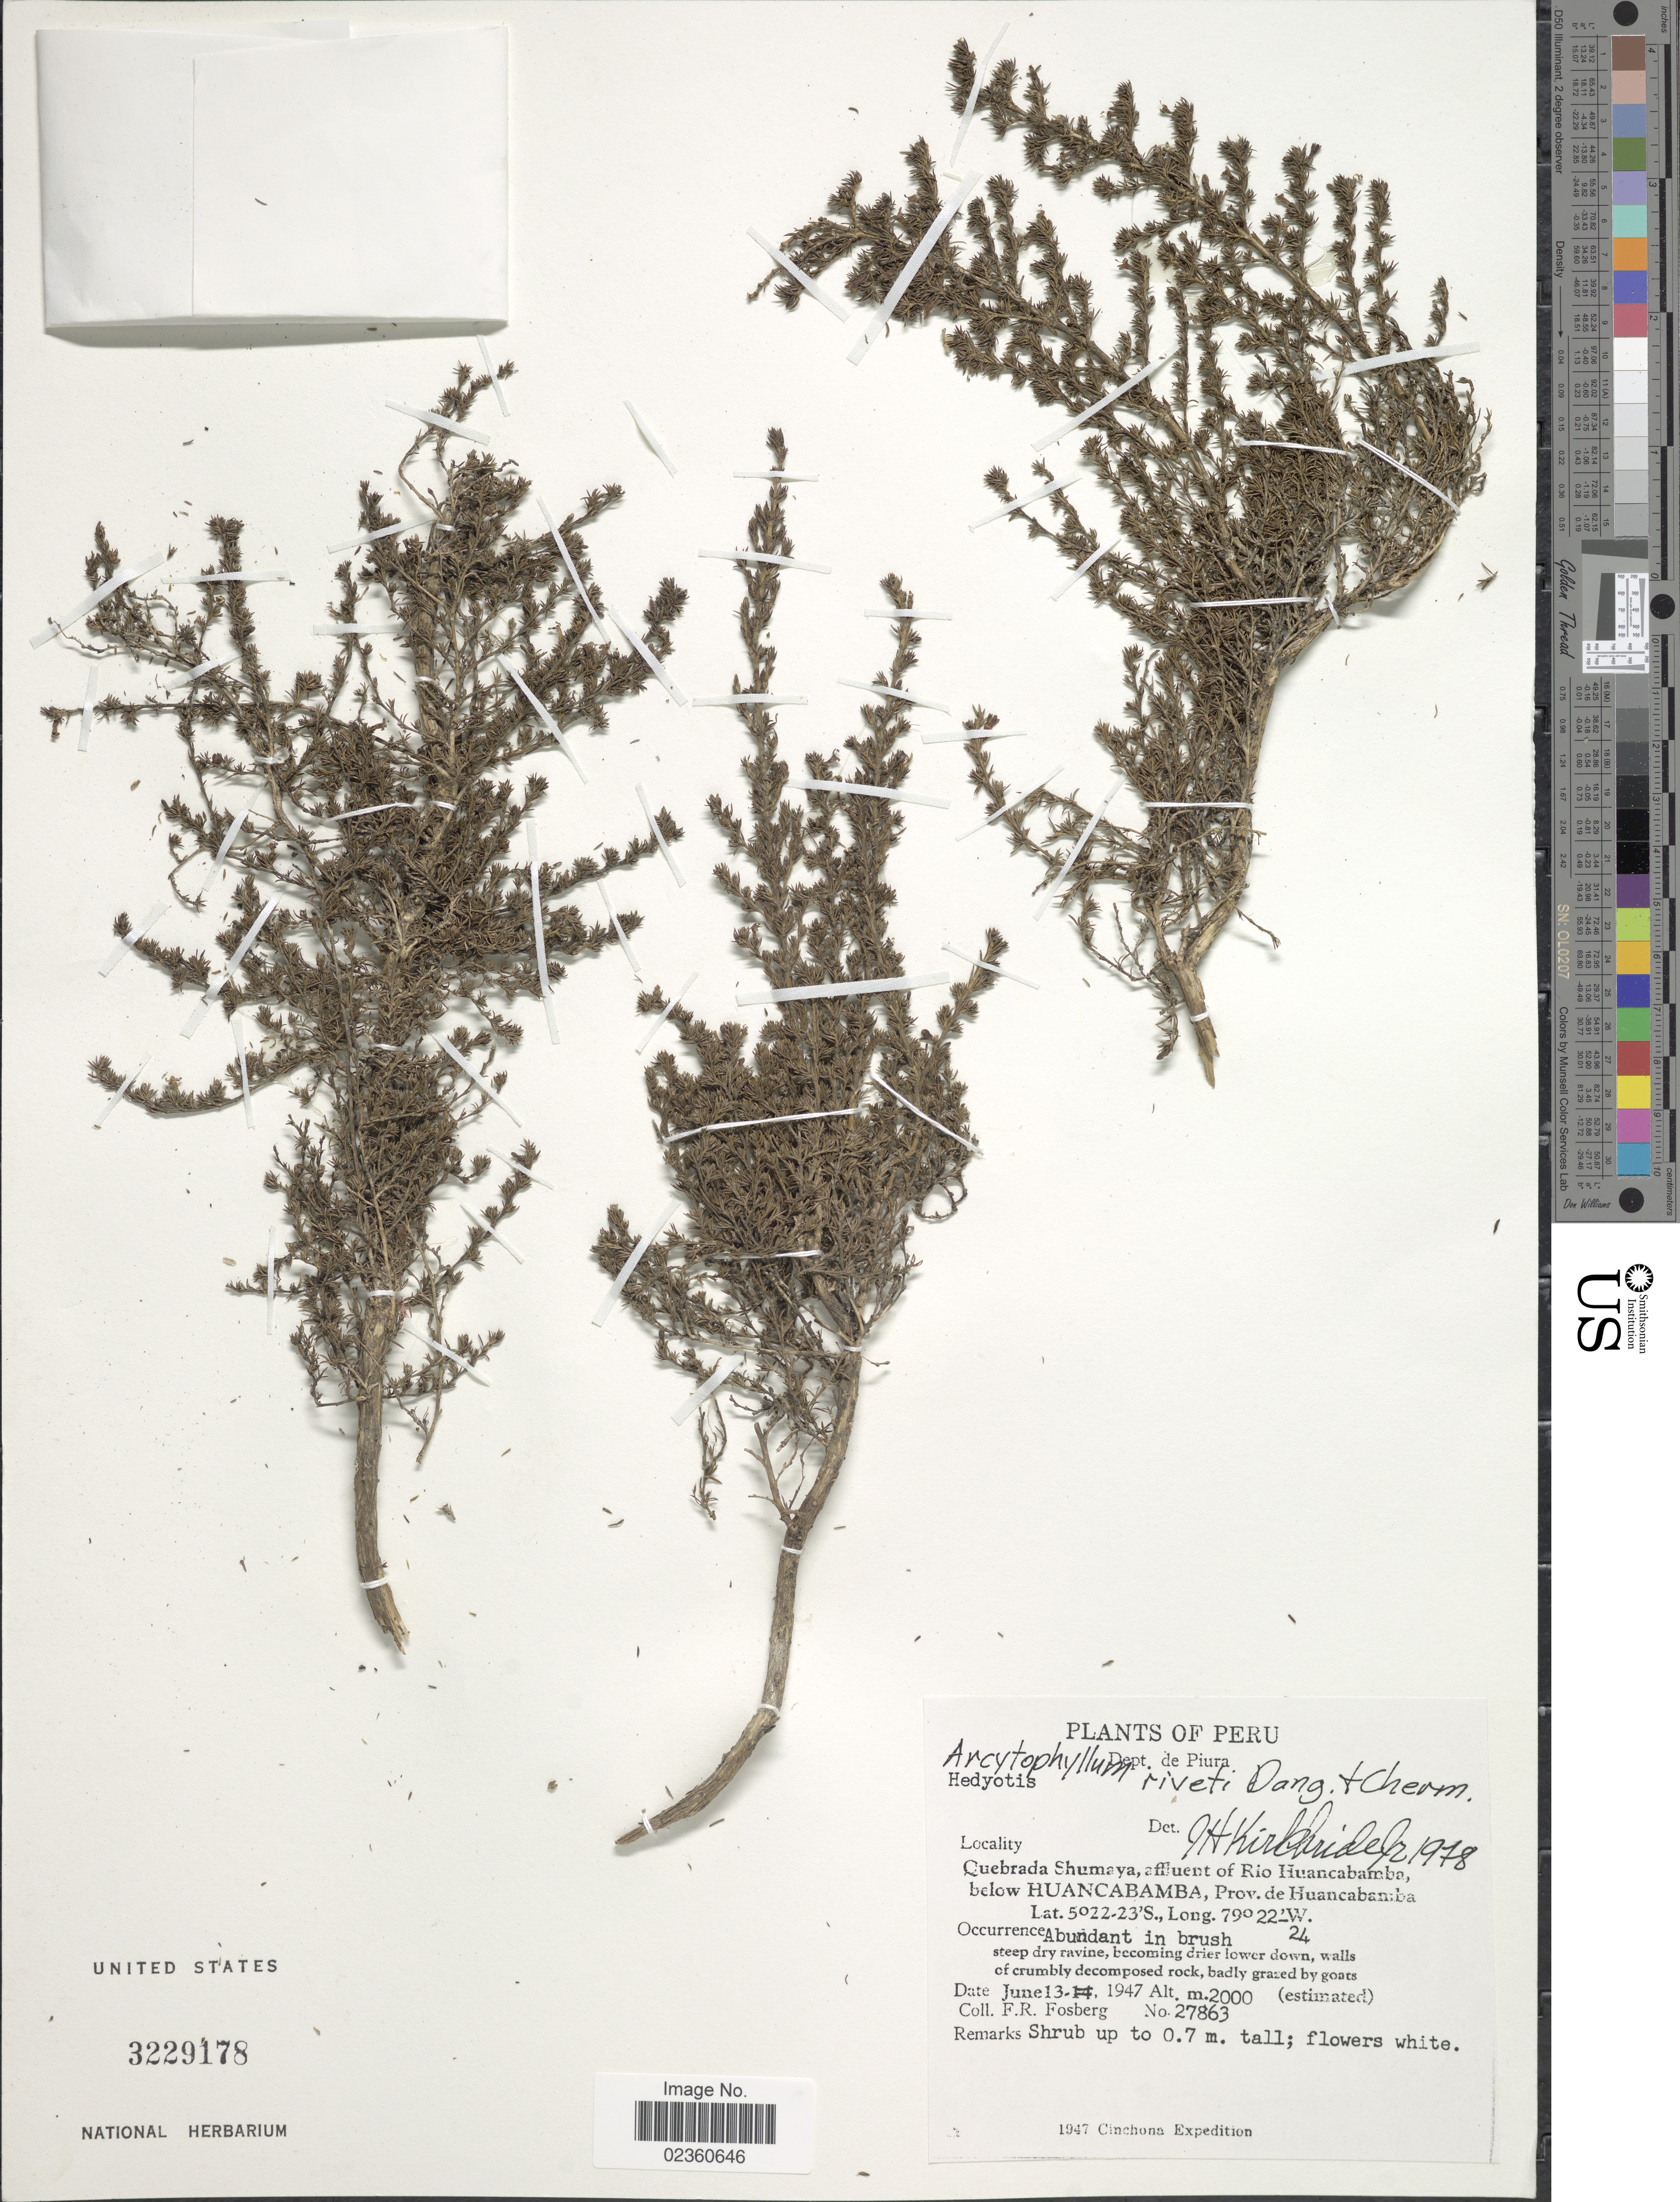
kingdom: Plantae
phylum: Tracheophyta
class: Magnoliopsida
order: Gentianales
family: Rubiaceae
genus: Arcytophyllum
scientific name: Arcytophyllum rivetii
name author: Danguy & Cherm.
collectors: F. R. Fosberg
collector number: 27863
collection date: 1947-06-13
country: Peru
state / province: Piura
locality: Dept de Piura, Quebrada Shumaya, affluent of Rio Huancabambo, below Huancabamba, prov. Huancabamba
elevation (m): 2000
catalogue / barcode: US 3229178